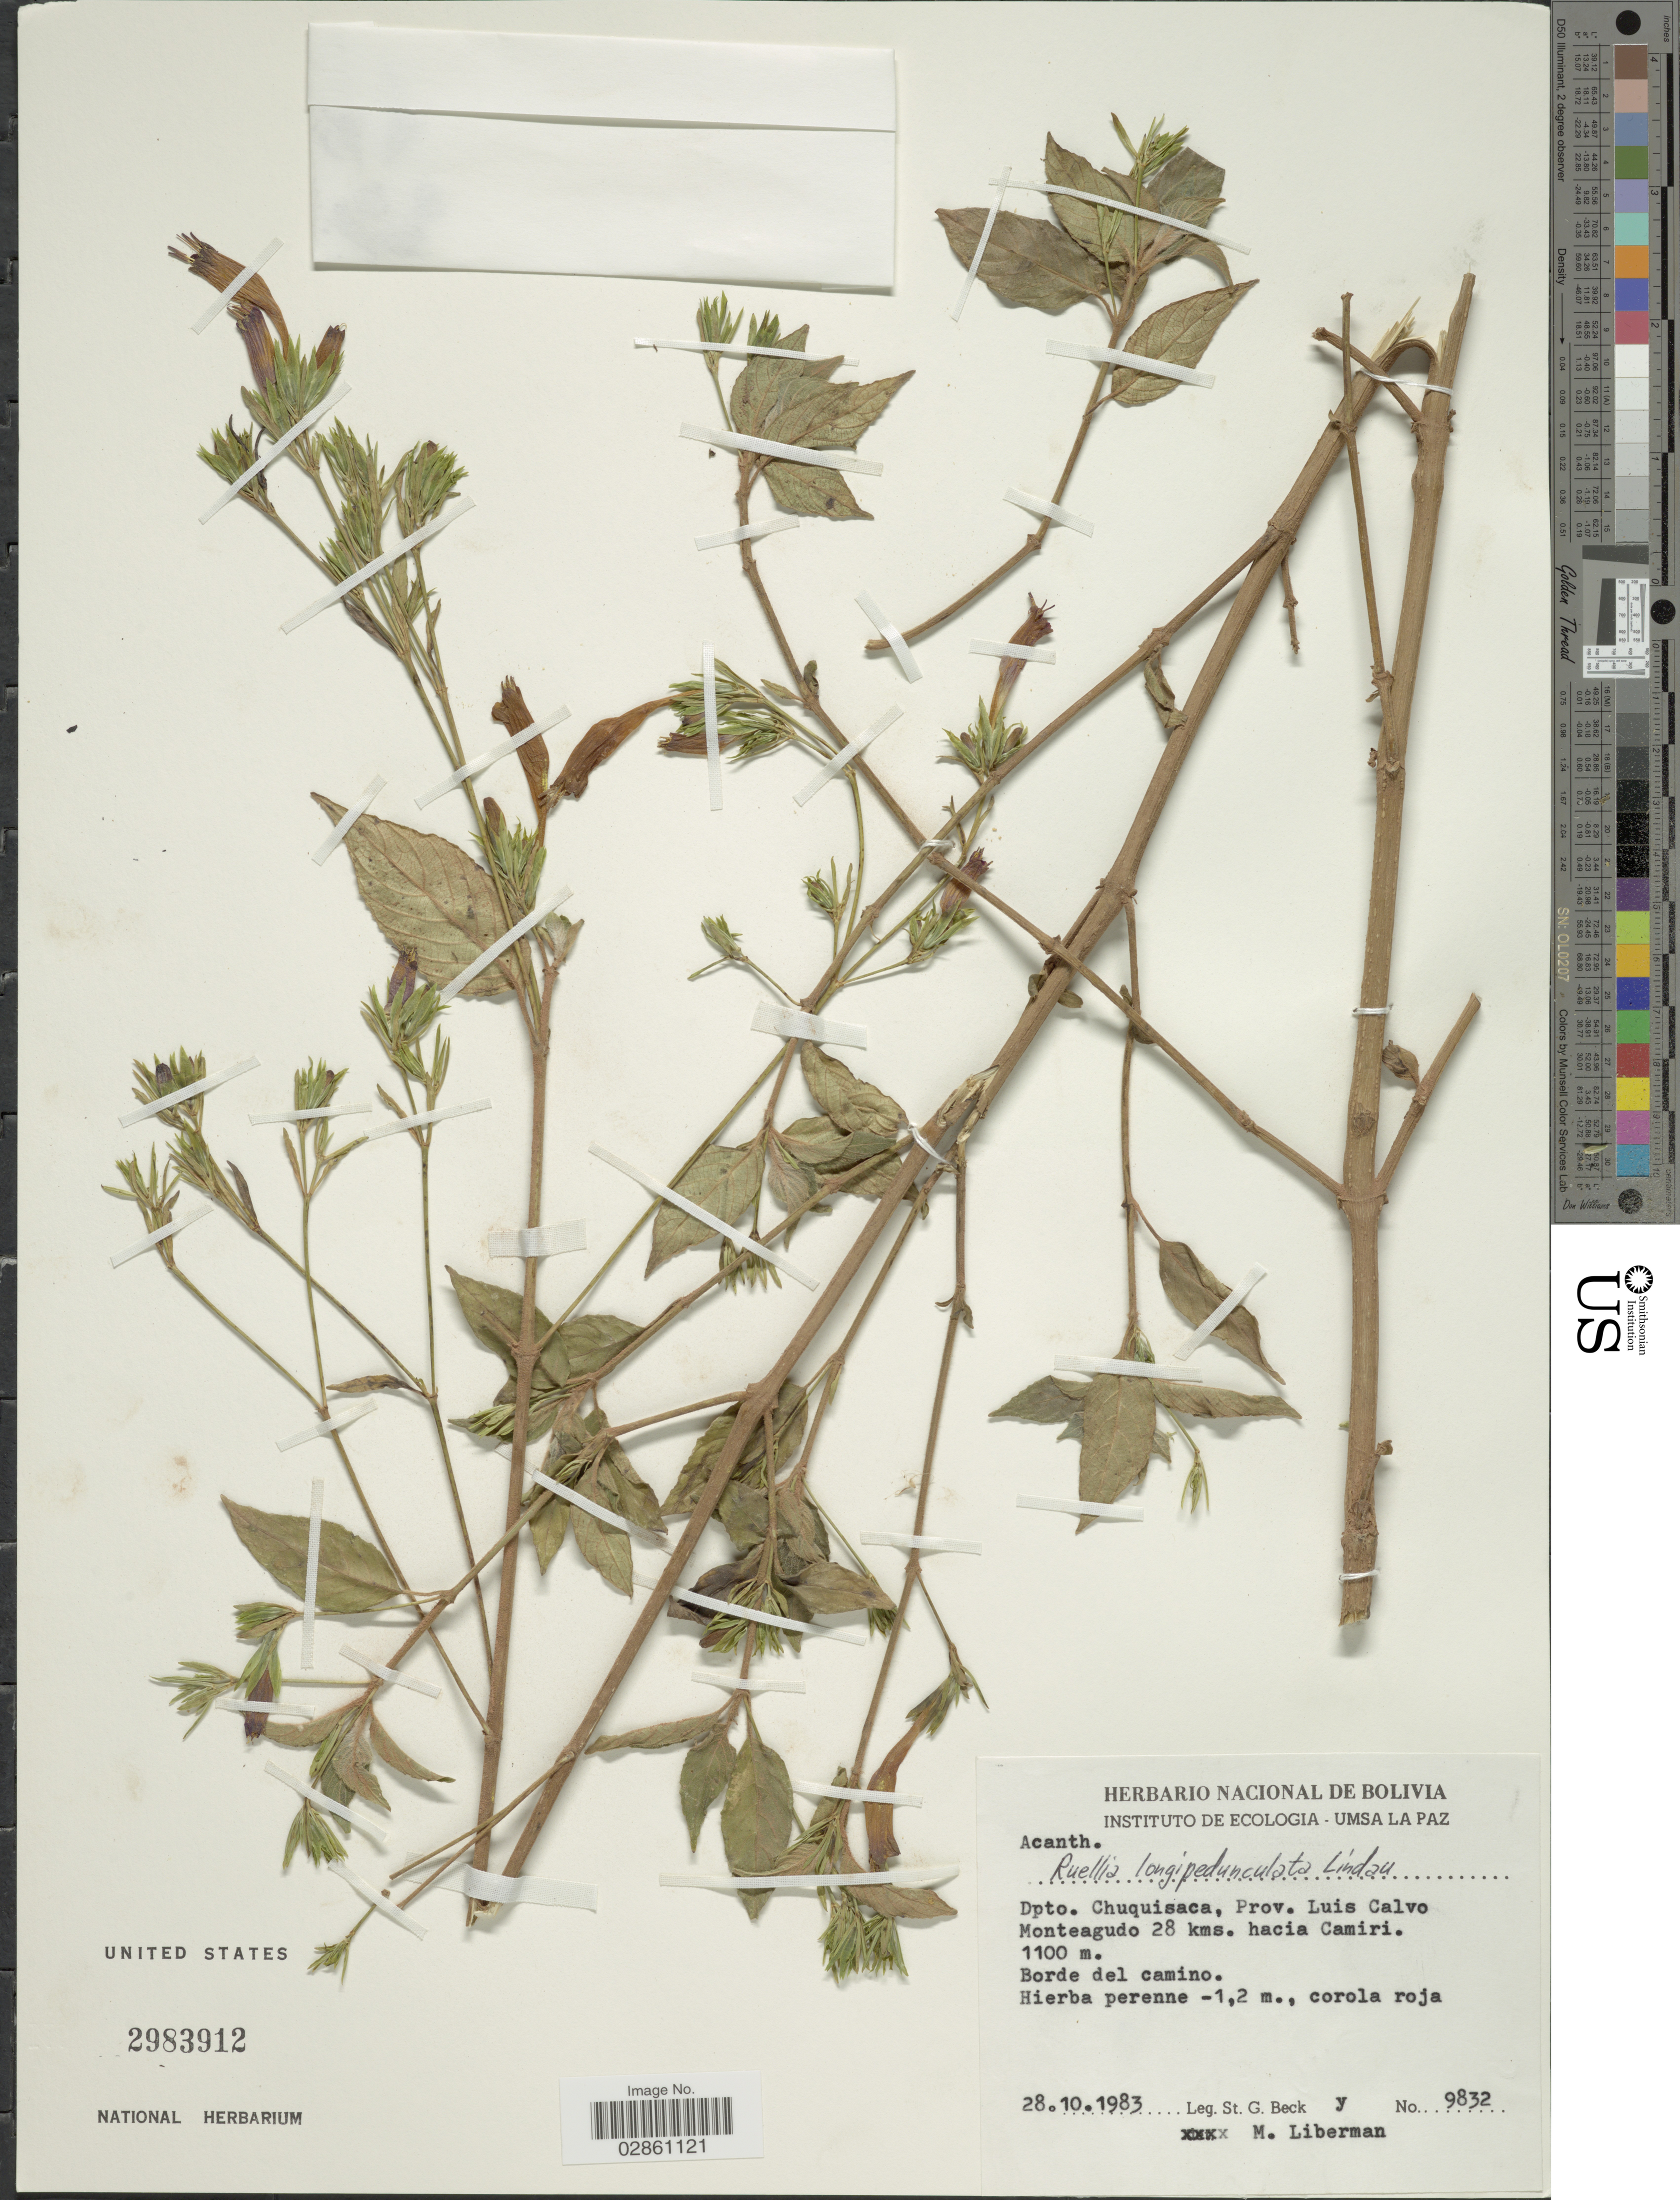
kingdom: Plantae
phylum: Tracheophyta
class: Magnoliopsida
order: Lamiales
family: Acanthaceae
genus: Ruellia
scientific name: Ruellia longipedunculata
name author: Lindau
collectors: S. Beck & M. Liberman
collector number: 9832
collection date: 1983-10-28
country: Bolivia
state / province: Chuquisaca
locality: Dpto. Chuquisaca, Prov. Luis Calvo Monteagudo 28 kms. hacia Camiri.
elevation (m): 1100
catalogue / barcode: US 2983912